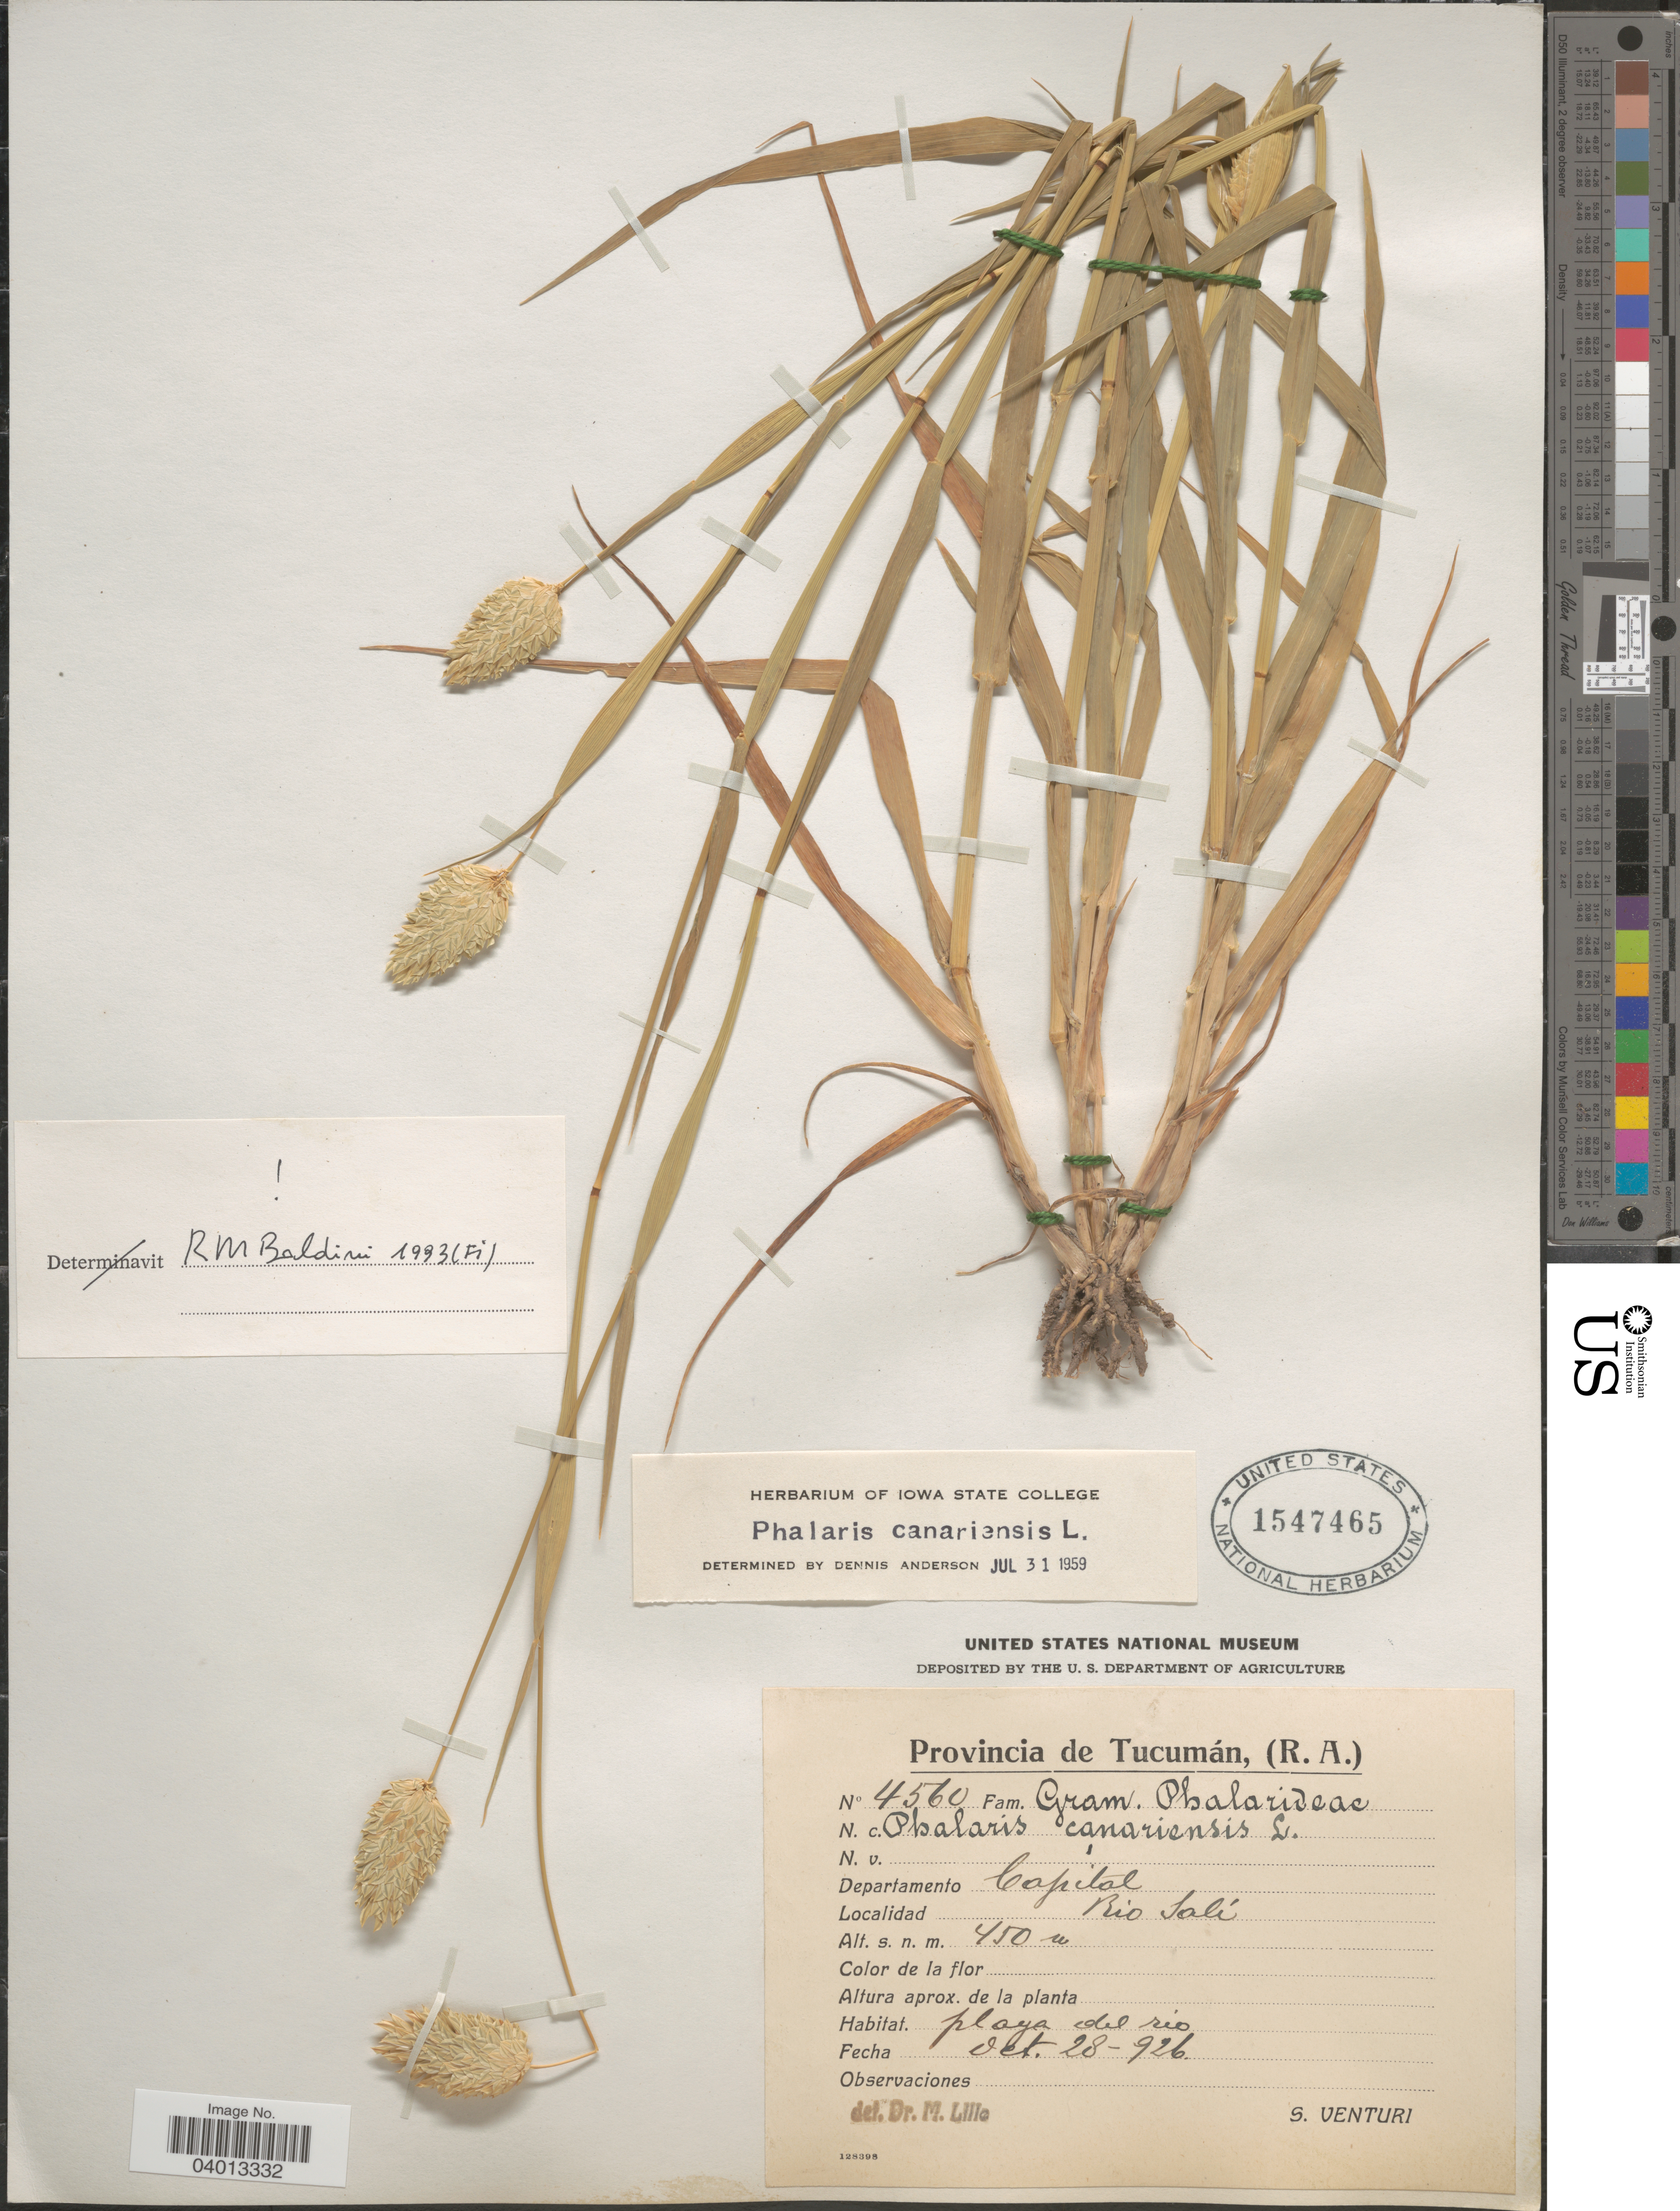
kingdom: Plantae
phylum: Tracheophyta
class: Liliopsida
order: Poales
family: Poaceae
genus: Phalaris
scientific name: Phalaris canariensis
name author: L.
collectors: S. Venturi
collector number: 4560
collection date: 1926-10-28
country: Argentina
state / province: Tucuman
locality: Departamento Capital. Rio Salí. Playa del río.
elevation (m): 450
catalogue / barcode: US 1547465